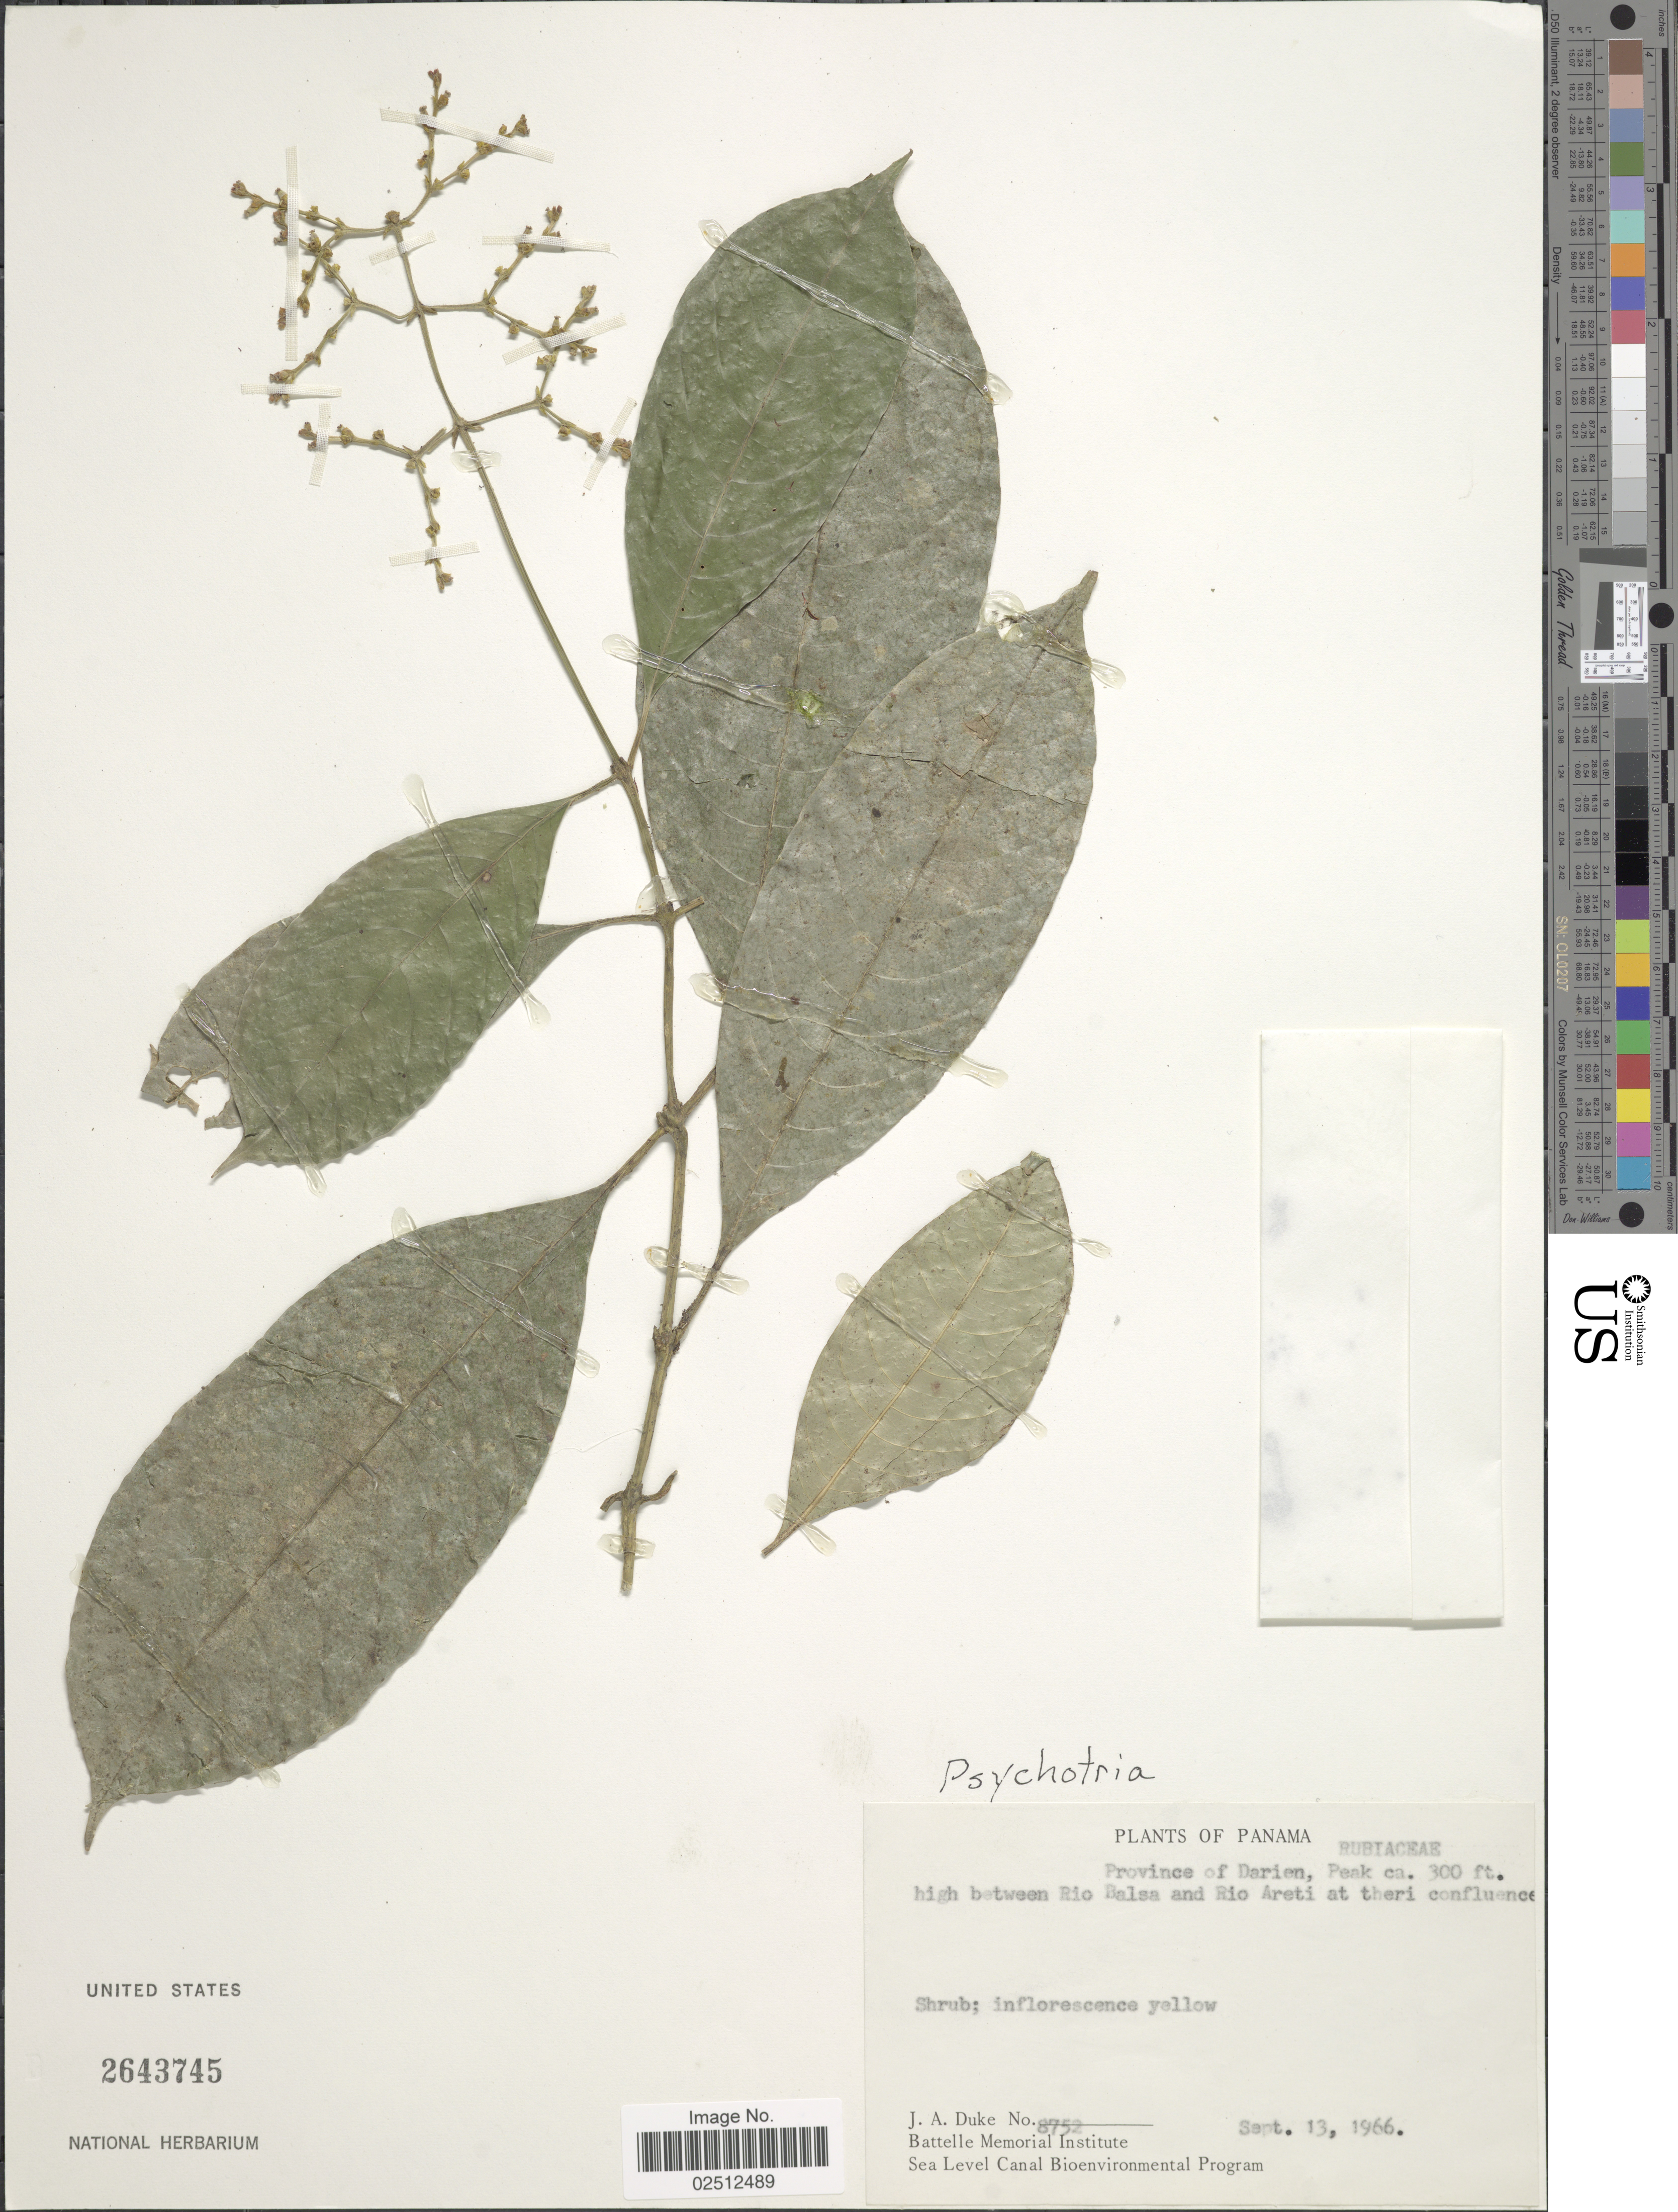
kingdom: Plantae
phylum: Tracheophyta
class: Magnoliopsida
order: Gentianales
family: Rubiaceae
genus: Psychotria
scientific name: Psychotria loretensis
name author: Standl.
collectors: J. A. Duke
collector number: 8752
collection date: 1966-09-13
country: Panama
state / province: Darién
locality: Province of Darien, Peak, high between Rio Balsa and Rio Areti at theri confluence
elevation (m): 91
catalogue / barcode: US 2643745